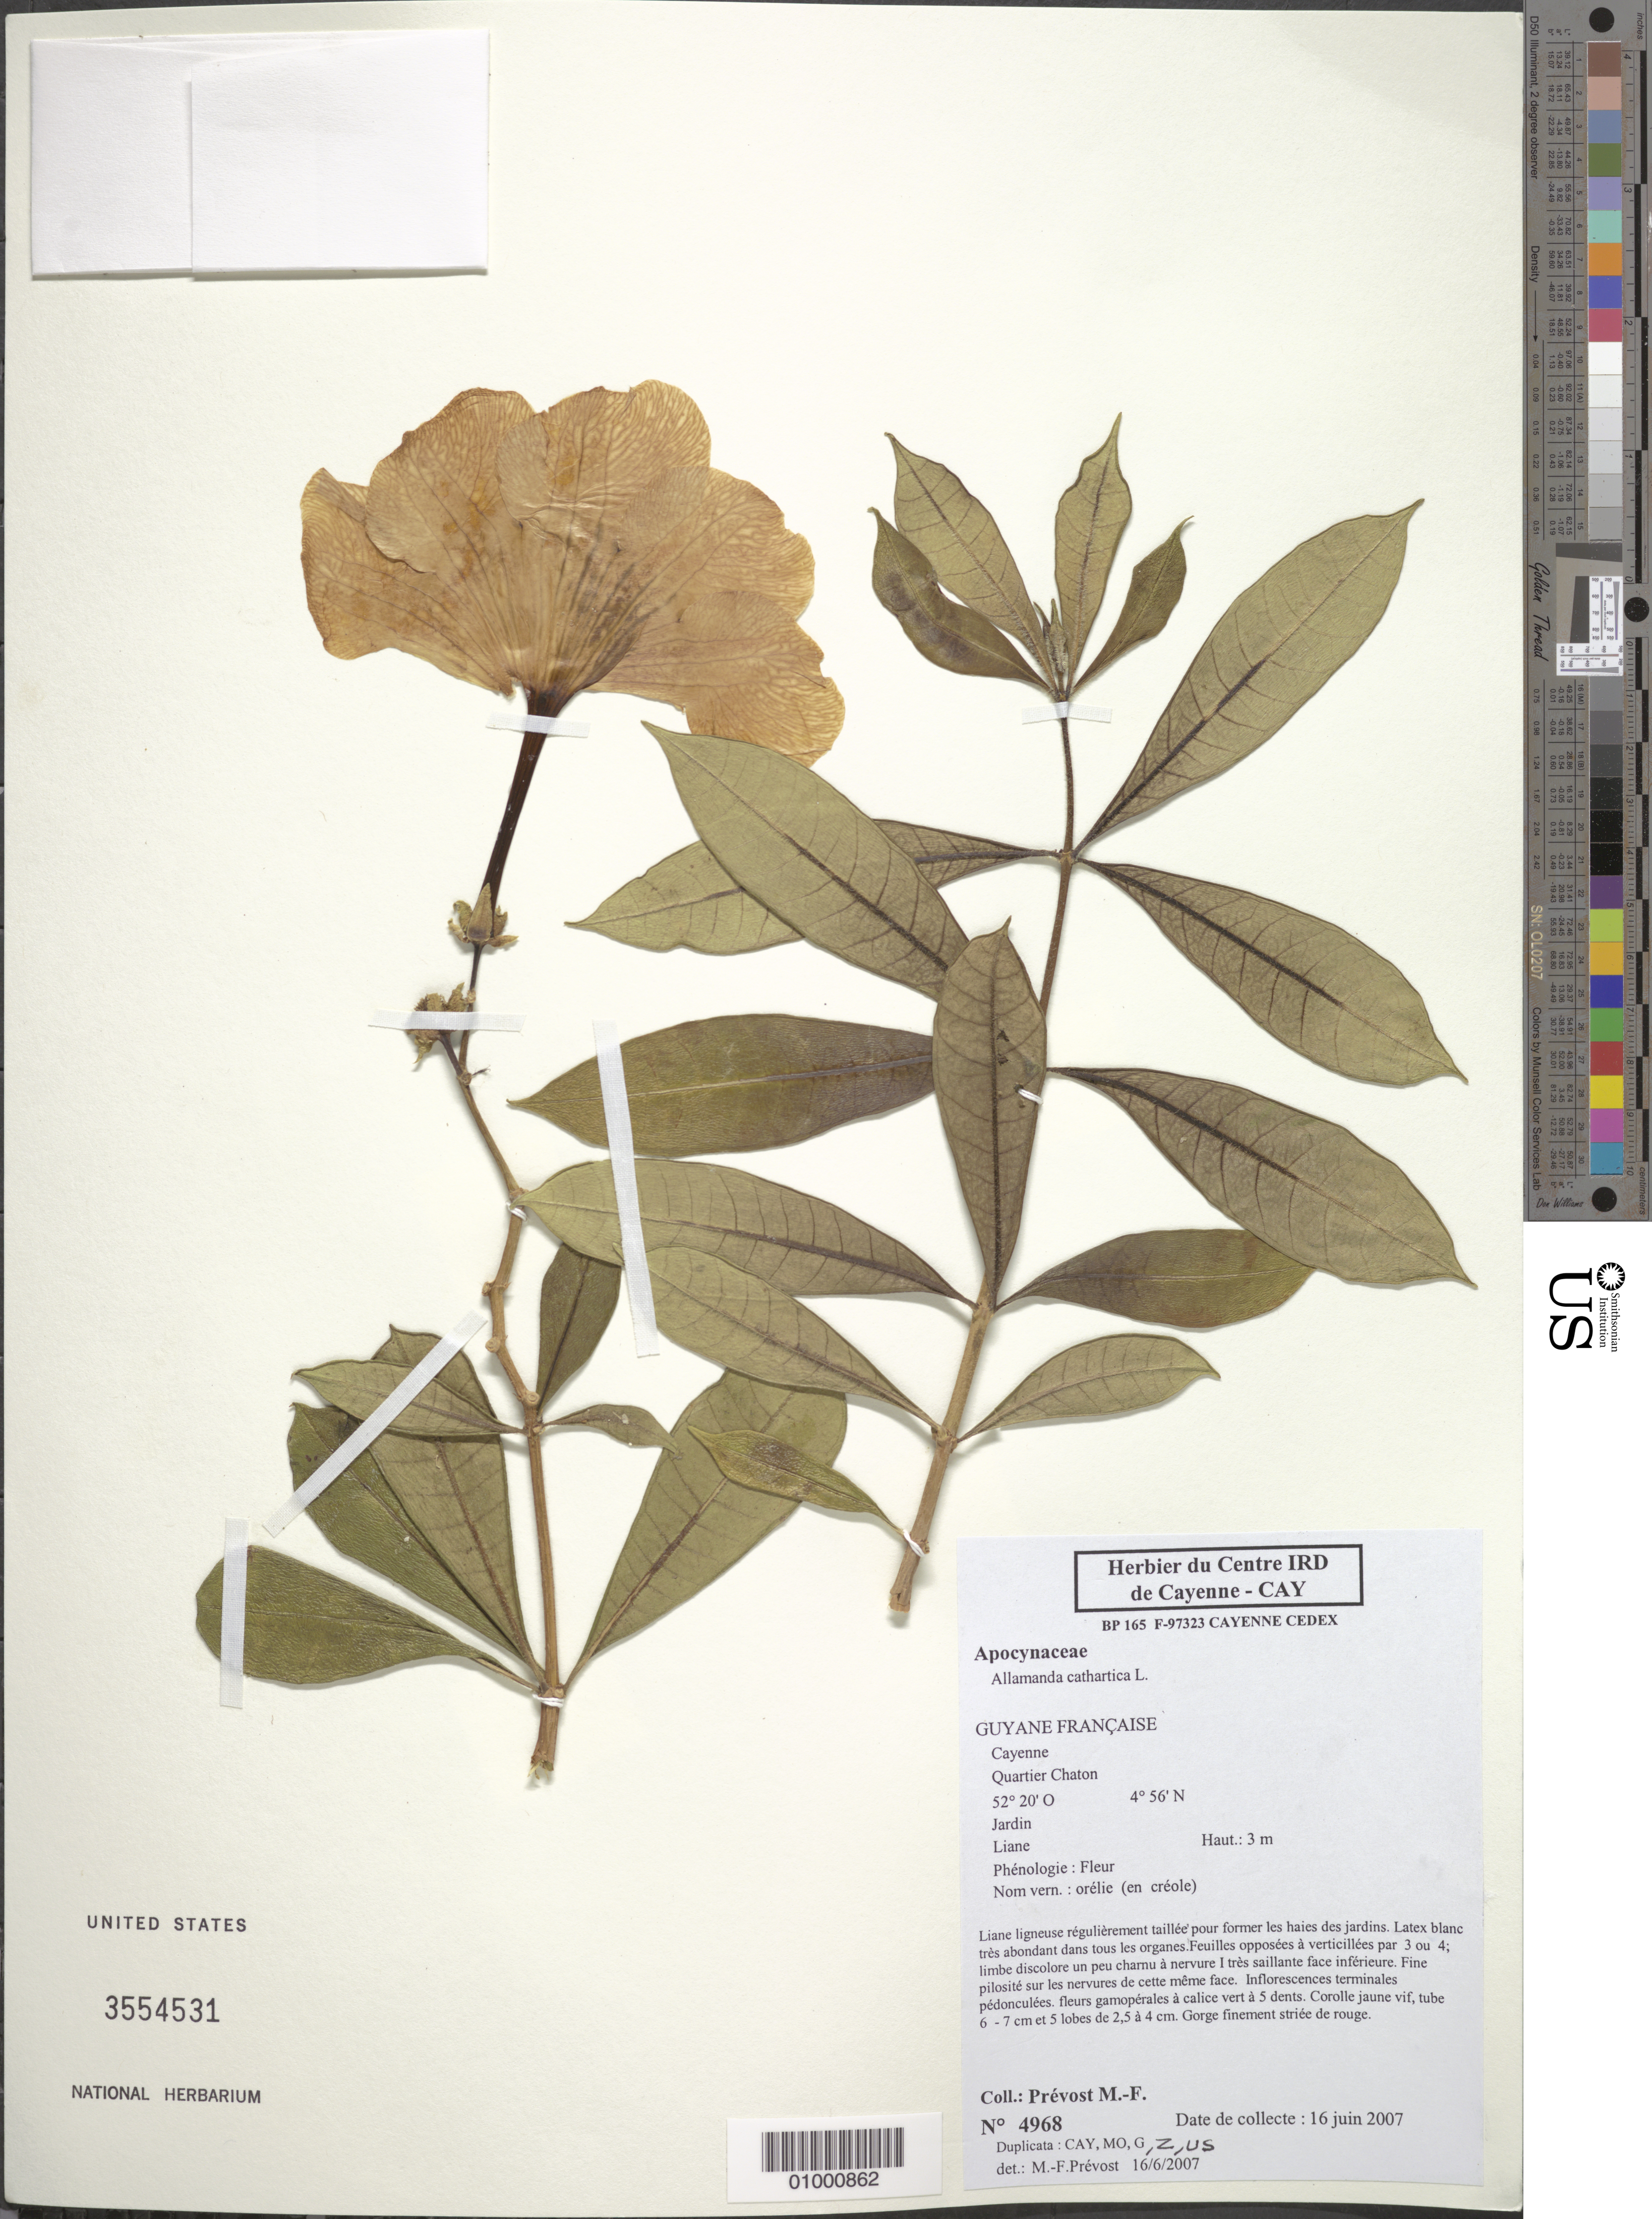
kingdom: Plantae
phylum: Tracheophyta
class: Magnoliopsida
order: Gentianales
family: Apocynaceae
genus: Allamanda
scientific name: Allamanda cathartica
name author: L.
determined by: Prévost, M.-F.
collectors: M.-F. Prévost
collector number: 4968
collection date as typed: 16-Jun-07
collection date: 2007-06-16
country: French Guiana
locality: Cayenne, Quartier Chaton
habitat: Jardin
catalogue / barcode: US 3554531